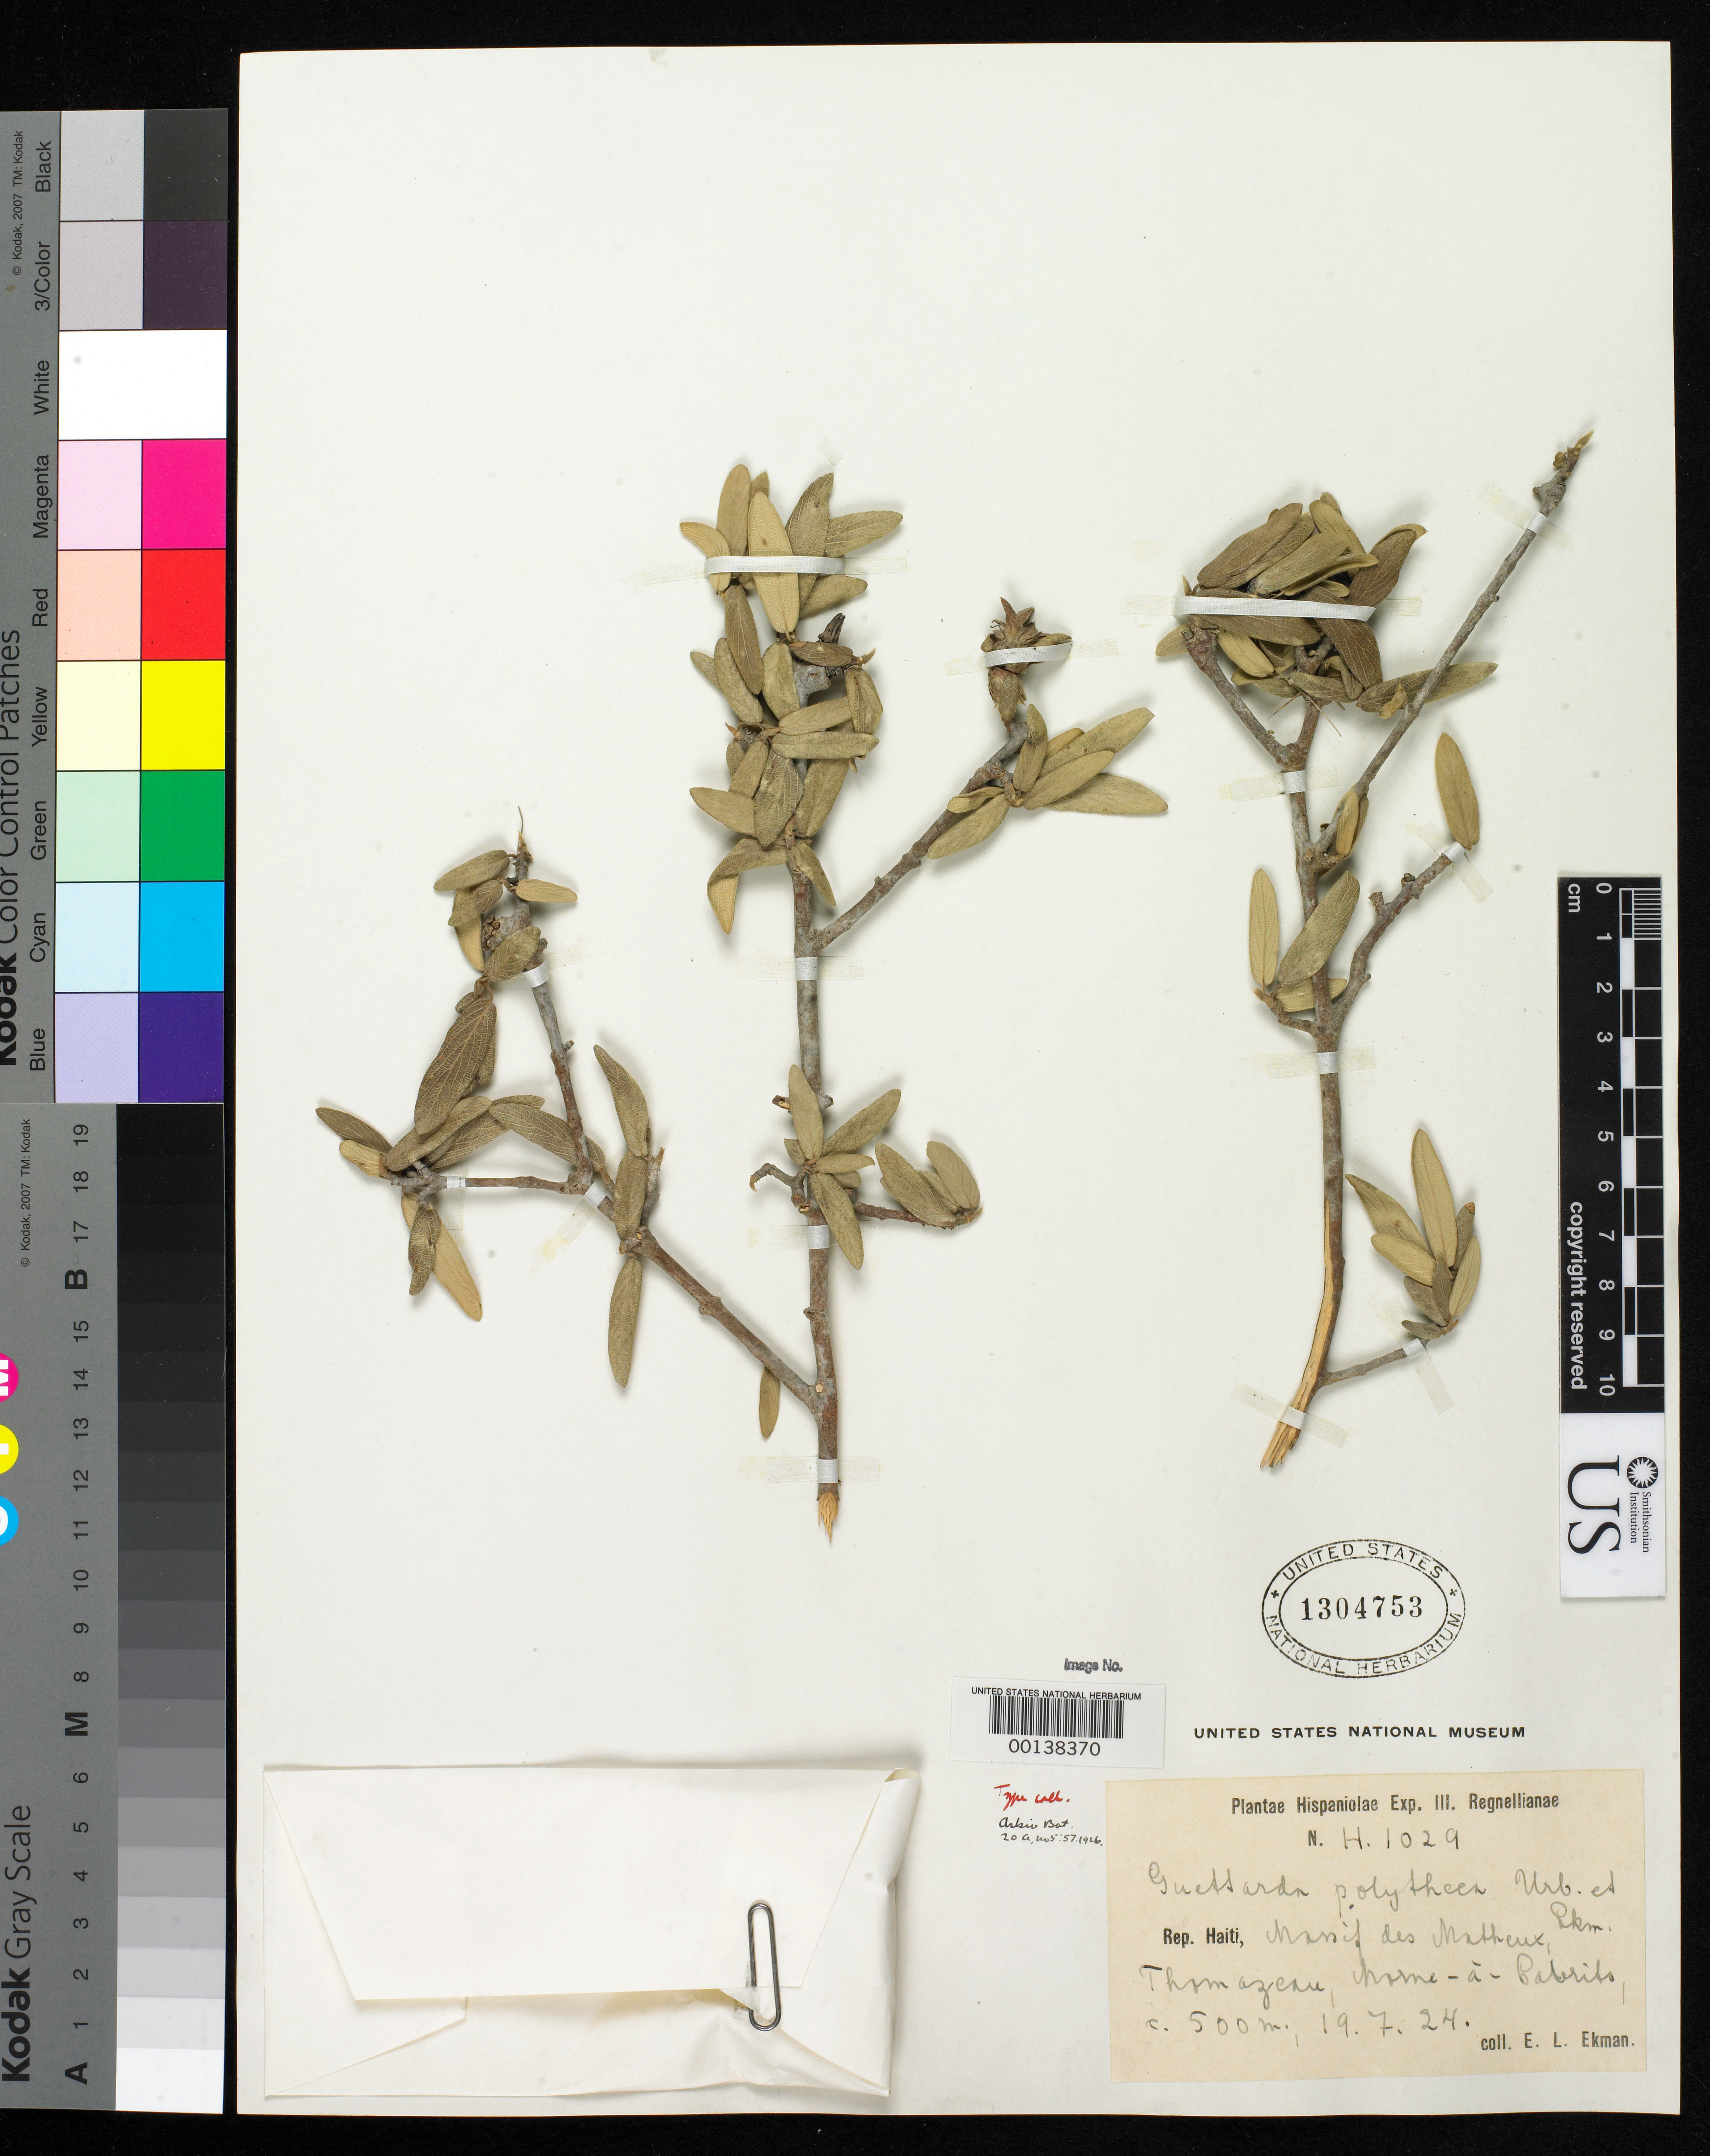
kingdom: Plantae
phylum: Tracheophyta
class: Magnoliopsida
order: Gentianales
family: Rubiaceae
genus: Guettarda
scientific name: Guettarda polytheca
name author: Urb. & Ekman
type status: Isotype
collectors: E. L. Ekman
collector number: H 1029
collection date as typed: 19 Jul 1924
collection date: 1924-07-19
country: Haiti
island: Hispaniola Island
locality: Montagnes du Trou D'eau in Morne a Cabritis, prope Bois D'orme.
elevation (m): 500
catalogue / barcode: US 1304753